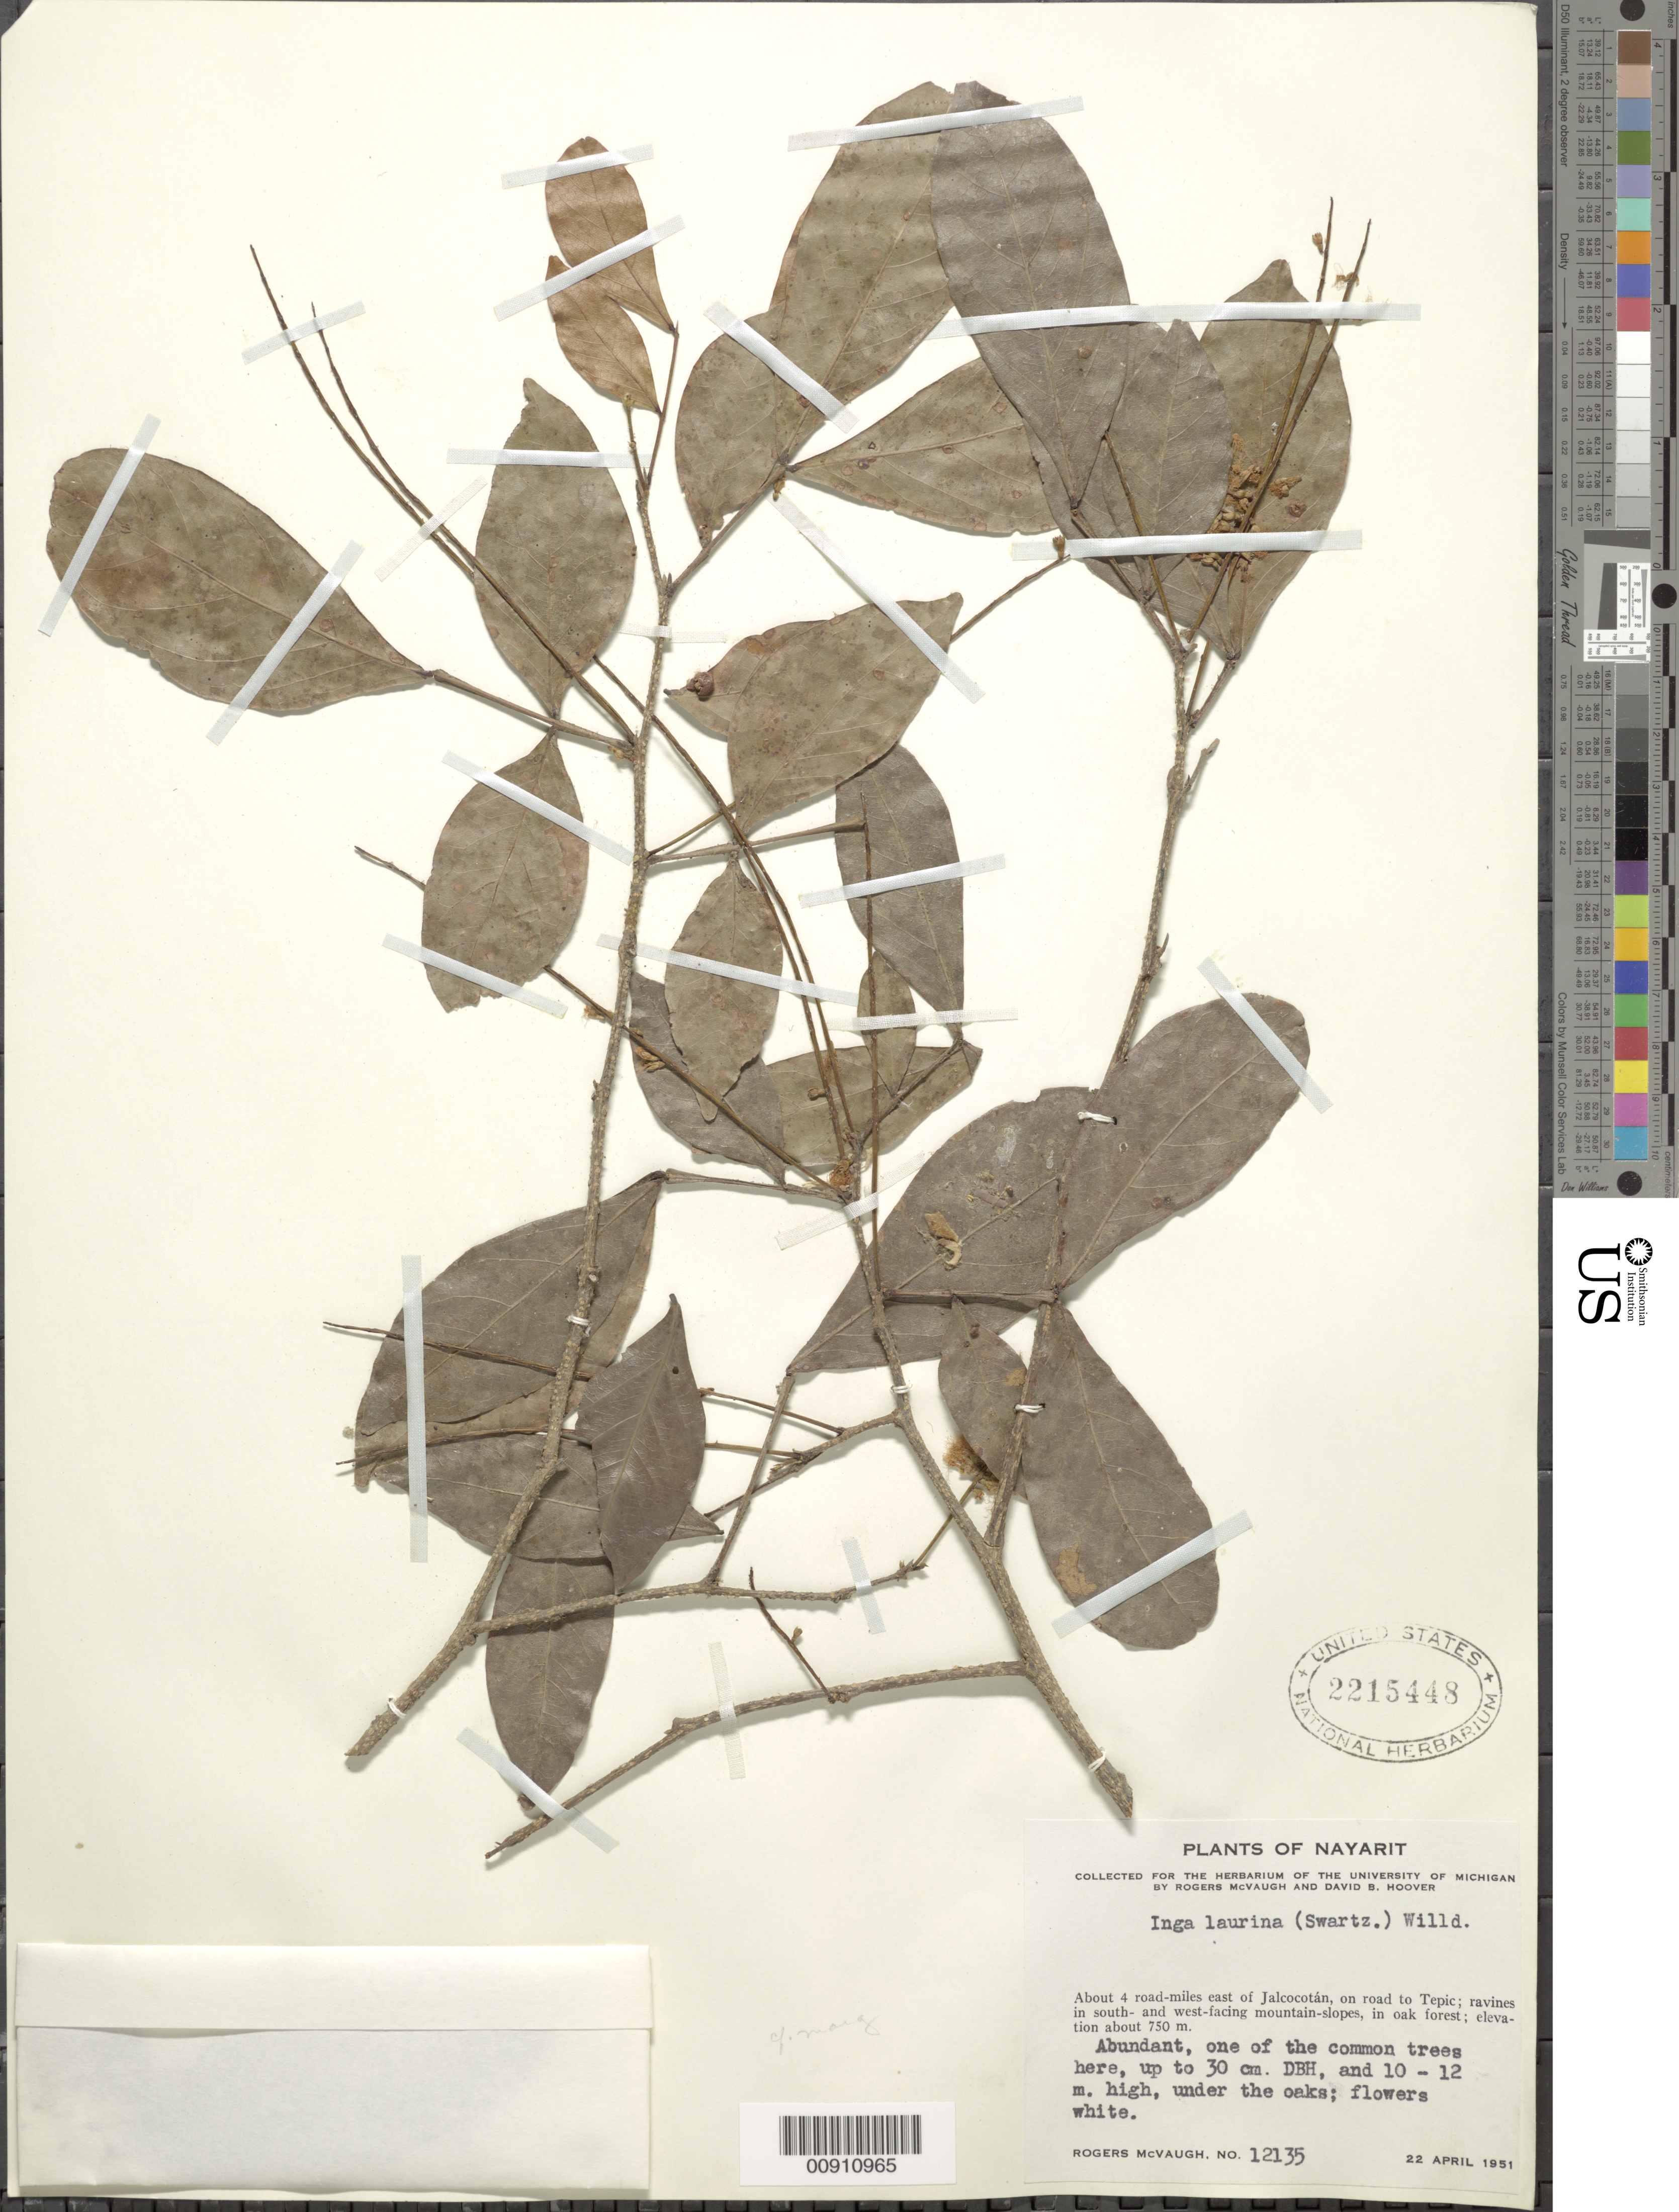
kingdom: Plantae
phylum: Tracheophyta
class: Magnoliopsida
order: Fabales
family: Fabaceae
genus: Inga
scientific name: Inga laurina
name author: (Sw.) Willd.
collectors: R. McVaugh & D. B. Hoover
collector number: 12135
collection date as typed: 22 Apr 1951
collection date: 1951-04-22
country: Mexico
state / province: Nayarit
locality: About 4 road-miles east of Jalcocotán, on road to Tepic.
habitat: Under the oaks. Ravines in south - and west-facing mountain-slopes, in oak forest. One of the common trees here.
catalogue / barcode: US 2215448